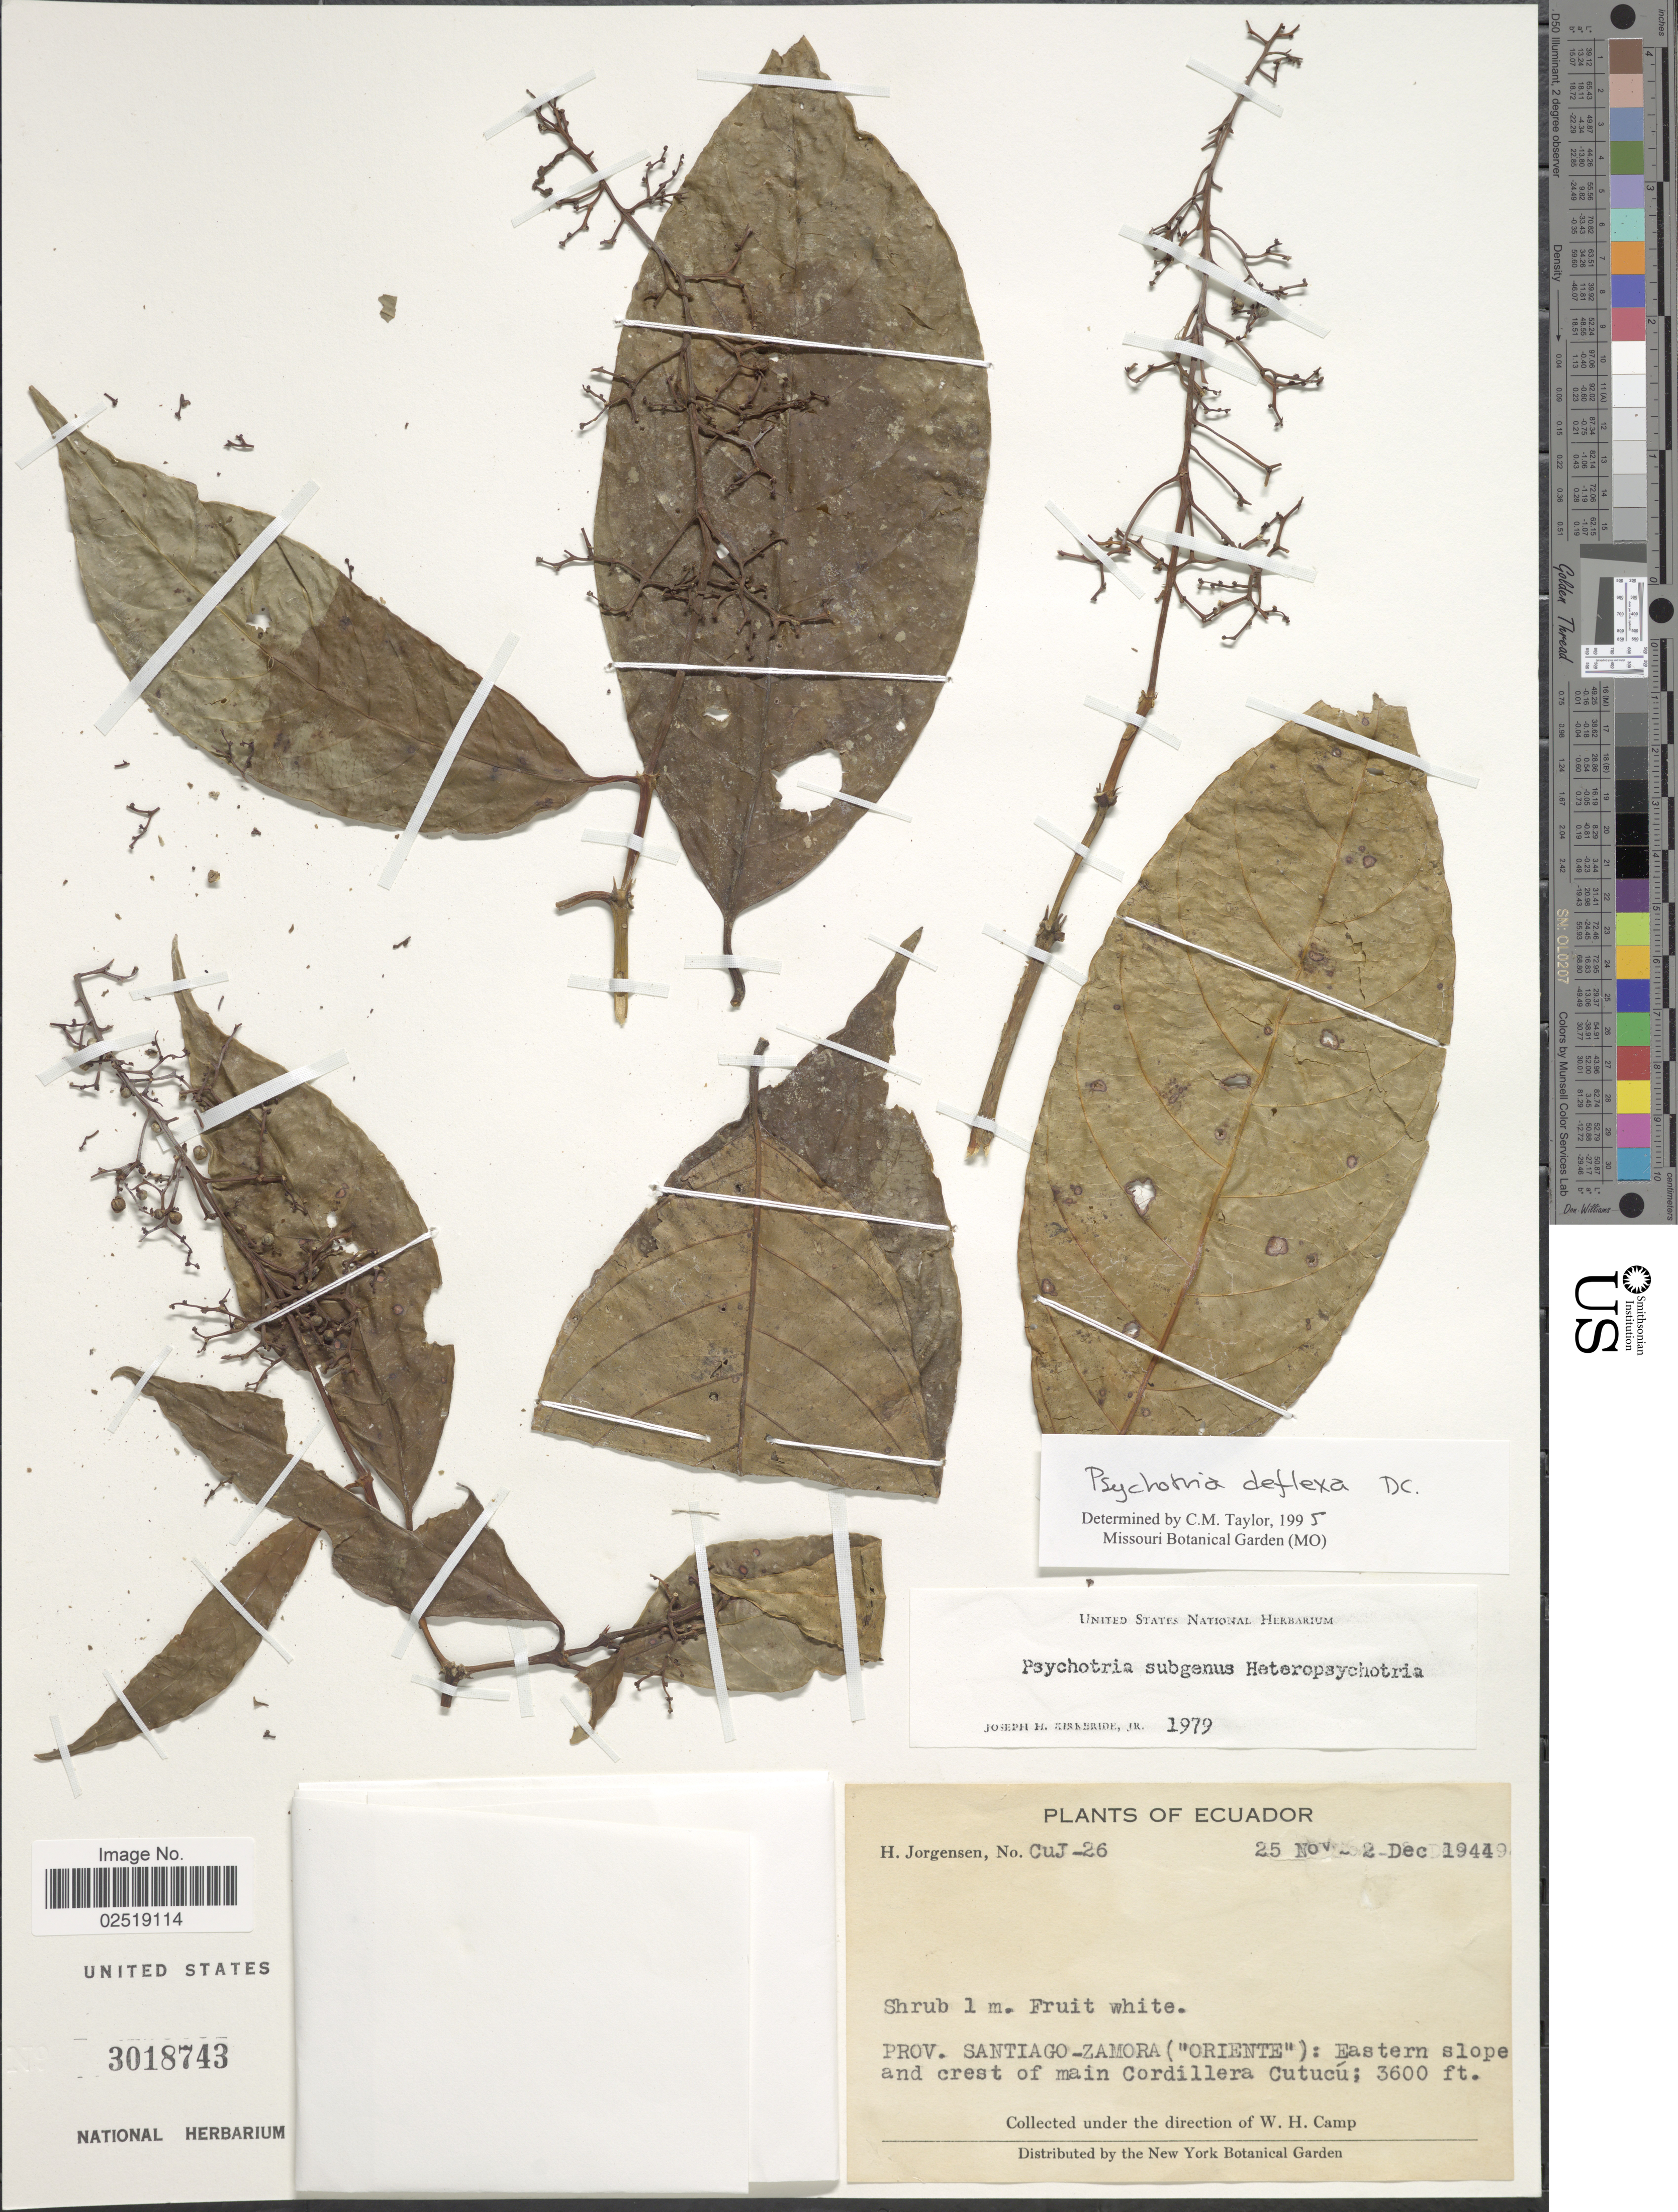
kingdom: Plantae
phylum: Tracheophyta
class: Magnoliopsida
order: Gentianales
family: Rubiaceae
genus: Psychotria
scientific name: Psychotria deflexa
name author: DC.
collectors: H. Jørgensen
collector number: CuJ-26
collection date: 1944-11-25/1944-12-02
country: Ecuador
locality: Prov. Santiago-Zamora ("Oriente"): Eastern slope and crest of main Cordillera Cutucu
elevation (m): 1097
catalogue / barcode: US 3018743